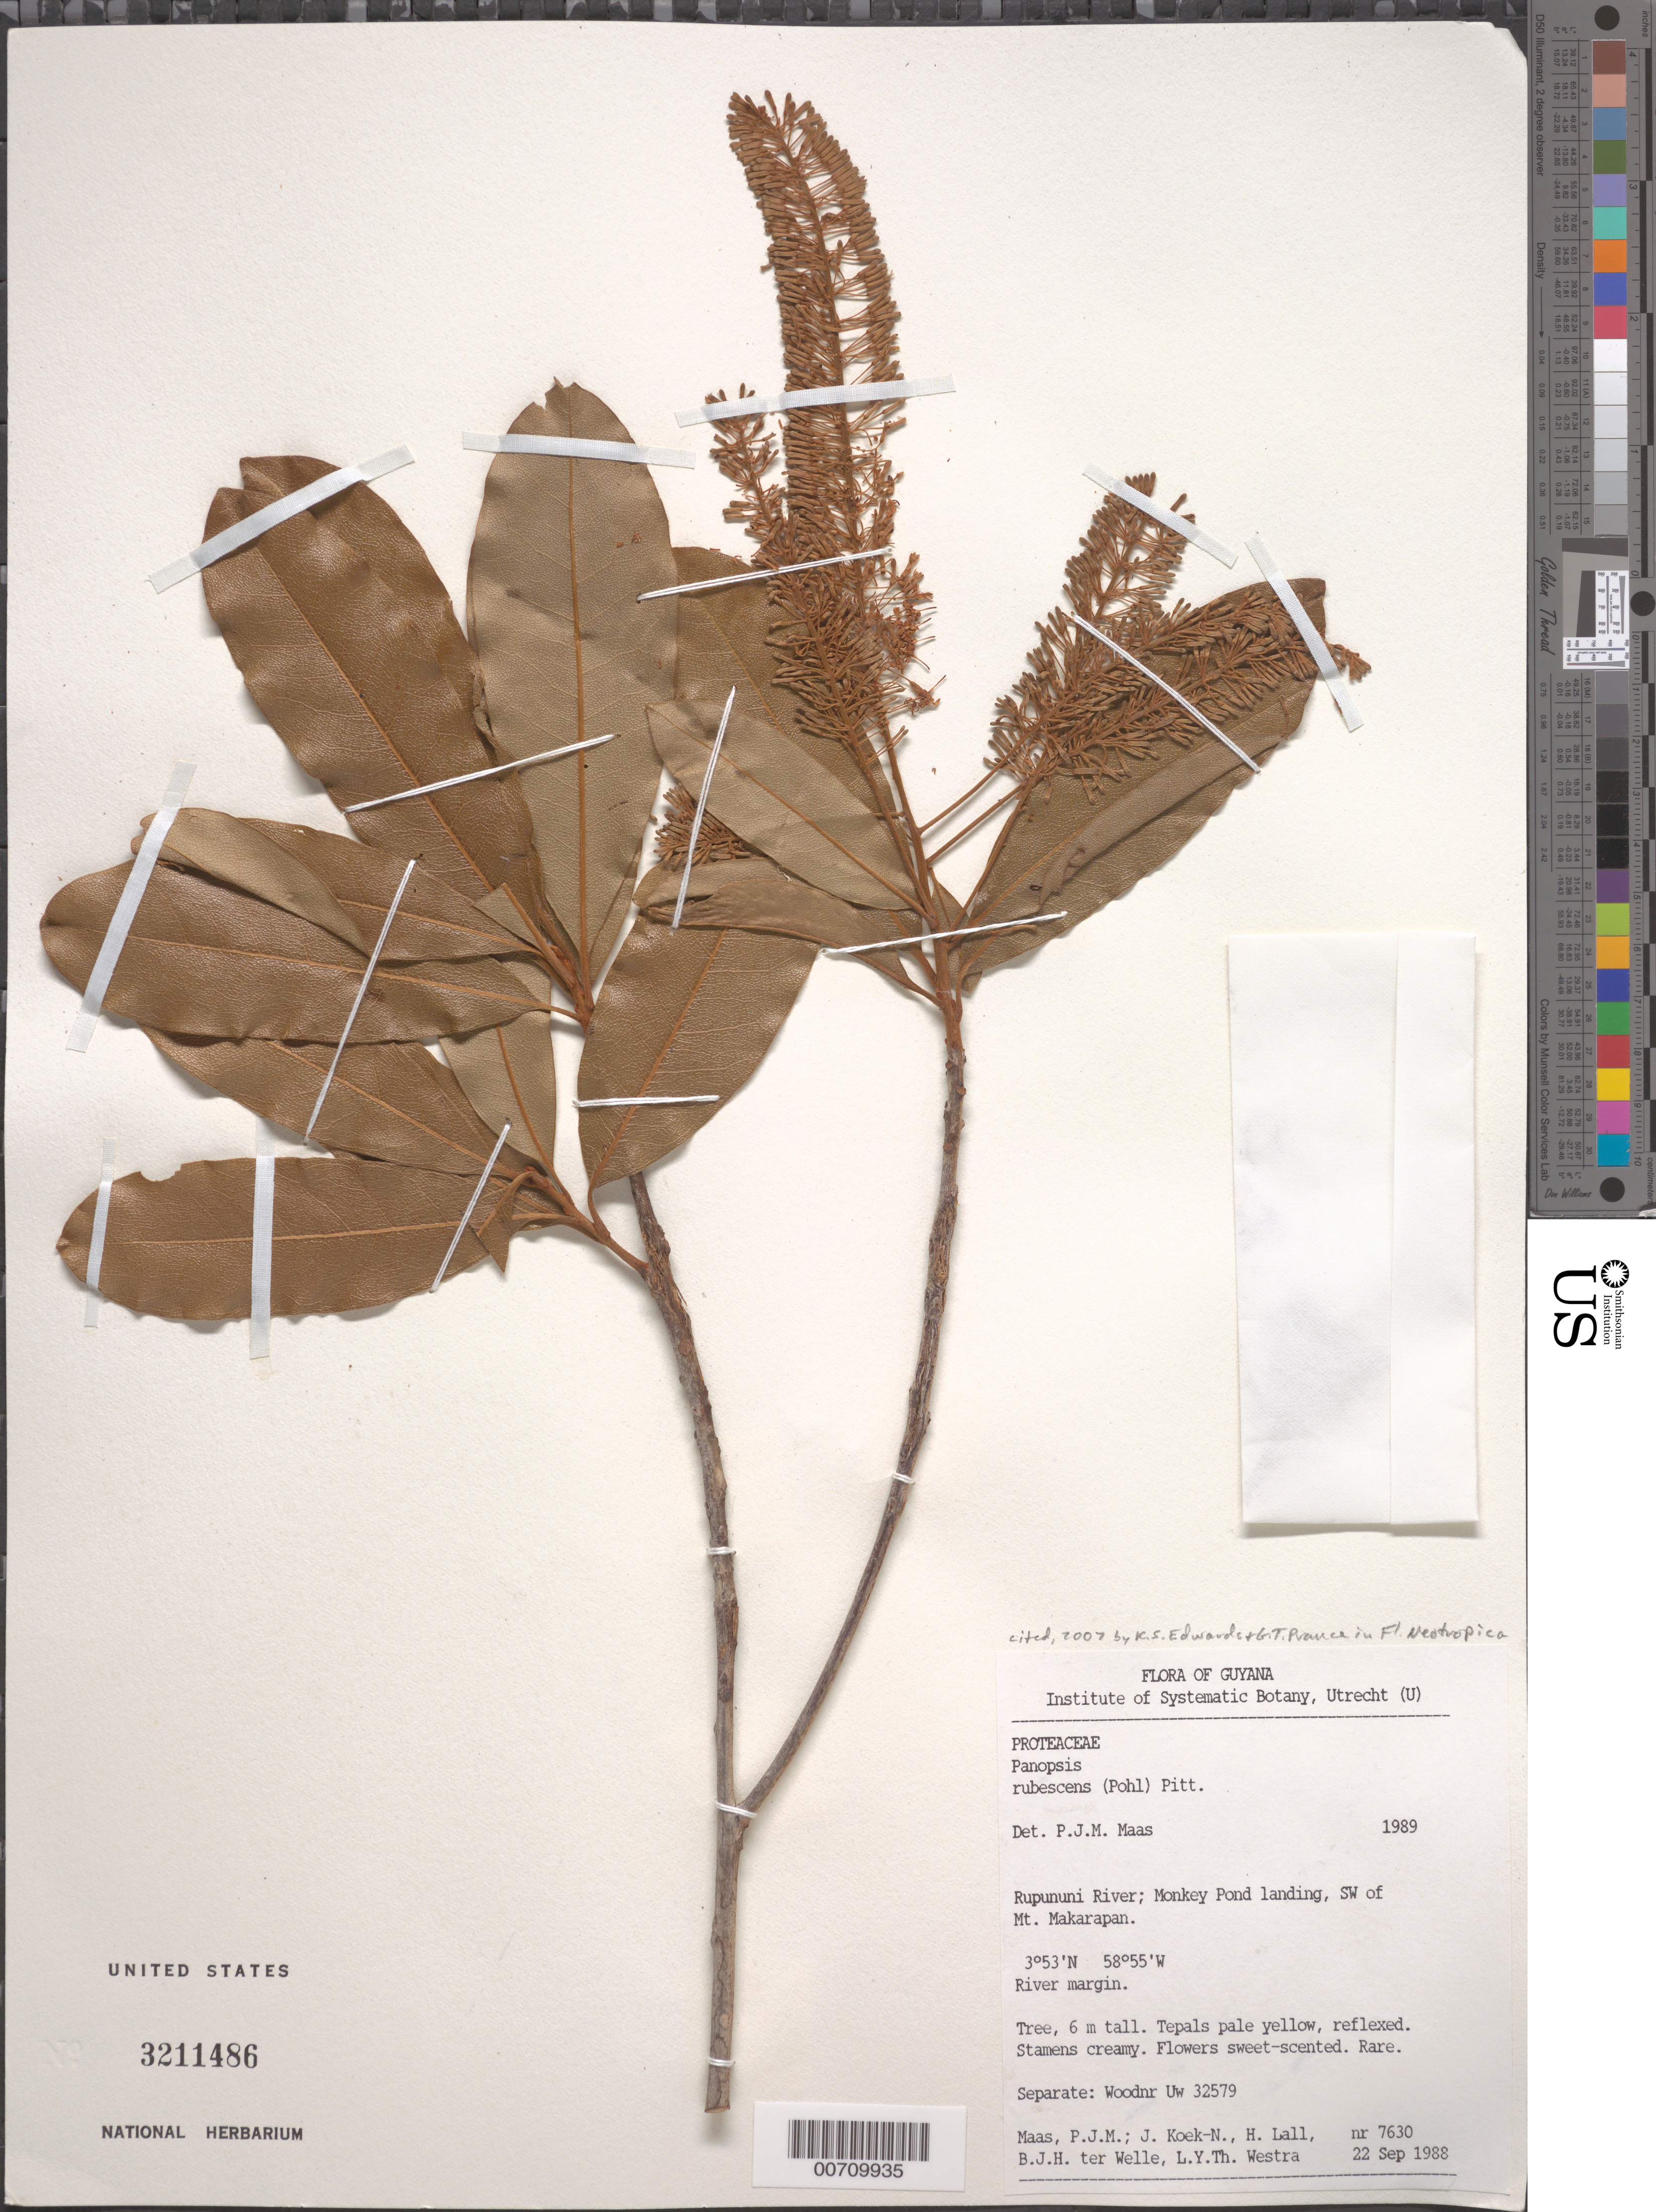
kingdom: Plantae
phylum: Tracheophyta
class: Magnoliopsida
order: Proteales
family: Proteaceae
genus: Panopsis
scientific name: Panopsis rubescens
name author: (Pohl) Pittier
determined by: Maas, Paul J. M.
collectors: P. Maas, J. Koek-Noorman, H. Lall, B. Welle & L. Y. T. Westra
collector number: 7630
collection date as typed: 22-Sep-88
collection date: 1988-09-22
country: Guyana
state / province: U. Takutu-U. Essequibo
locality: Monkey Pond landing, SW of Mt. Makarapan; Rupununi River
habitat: River margin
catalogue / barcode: US 3211486